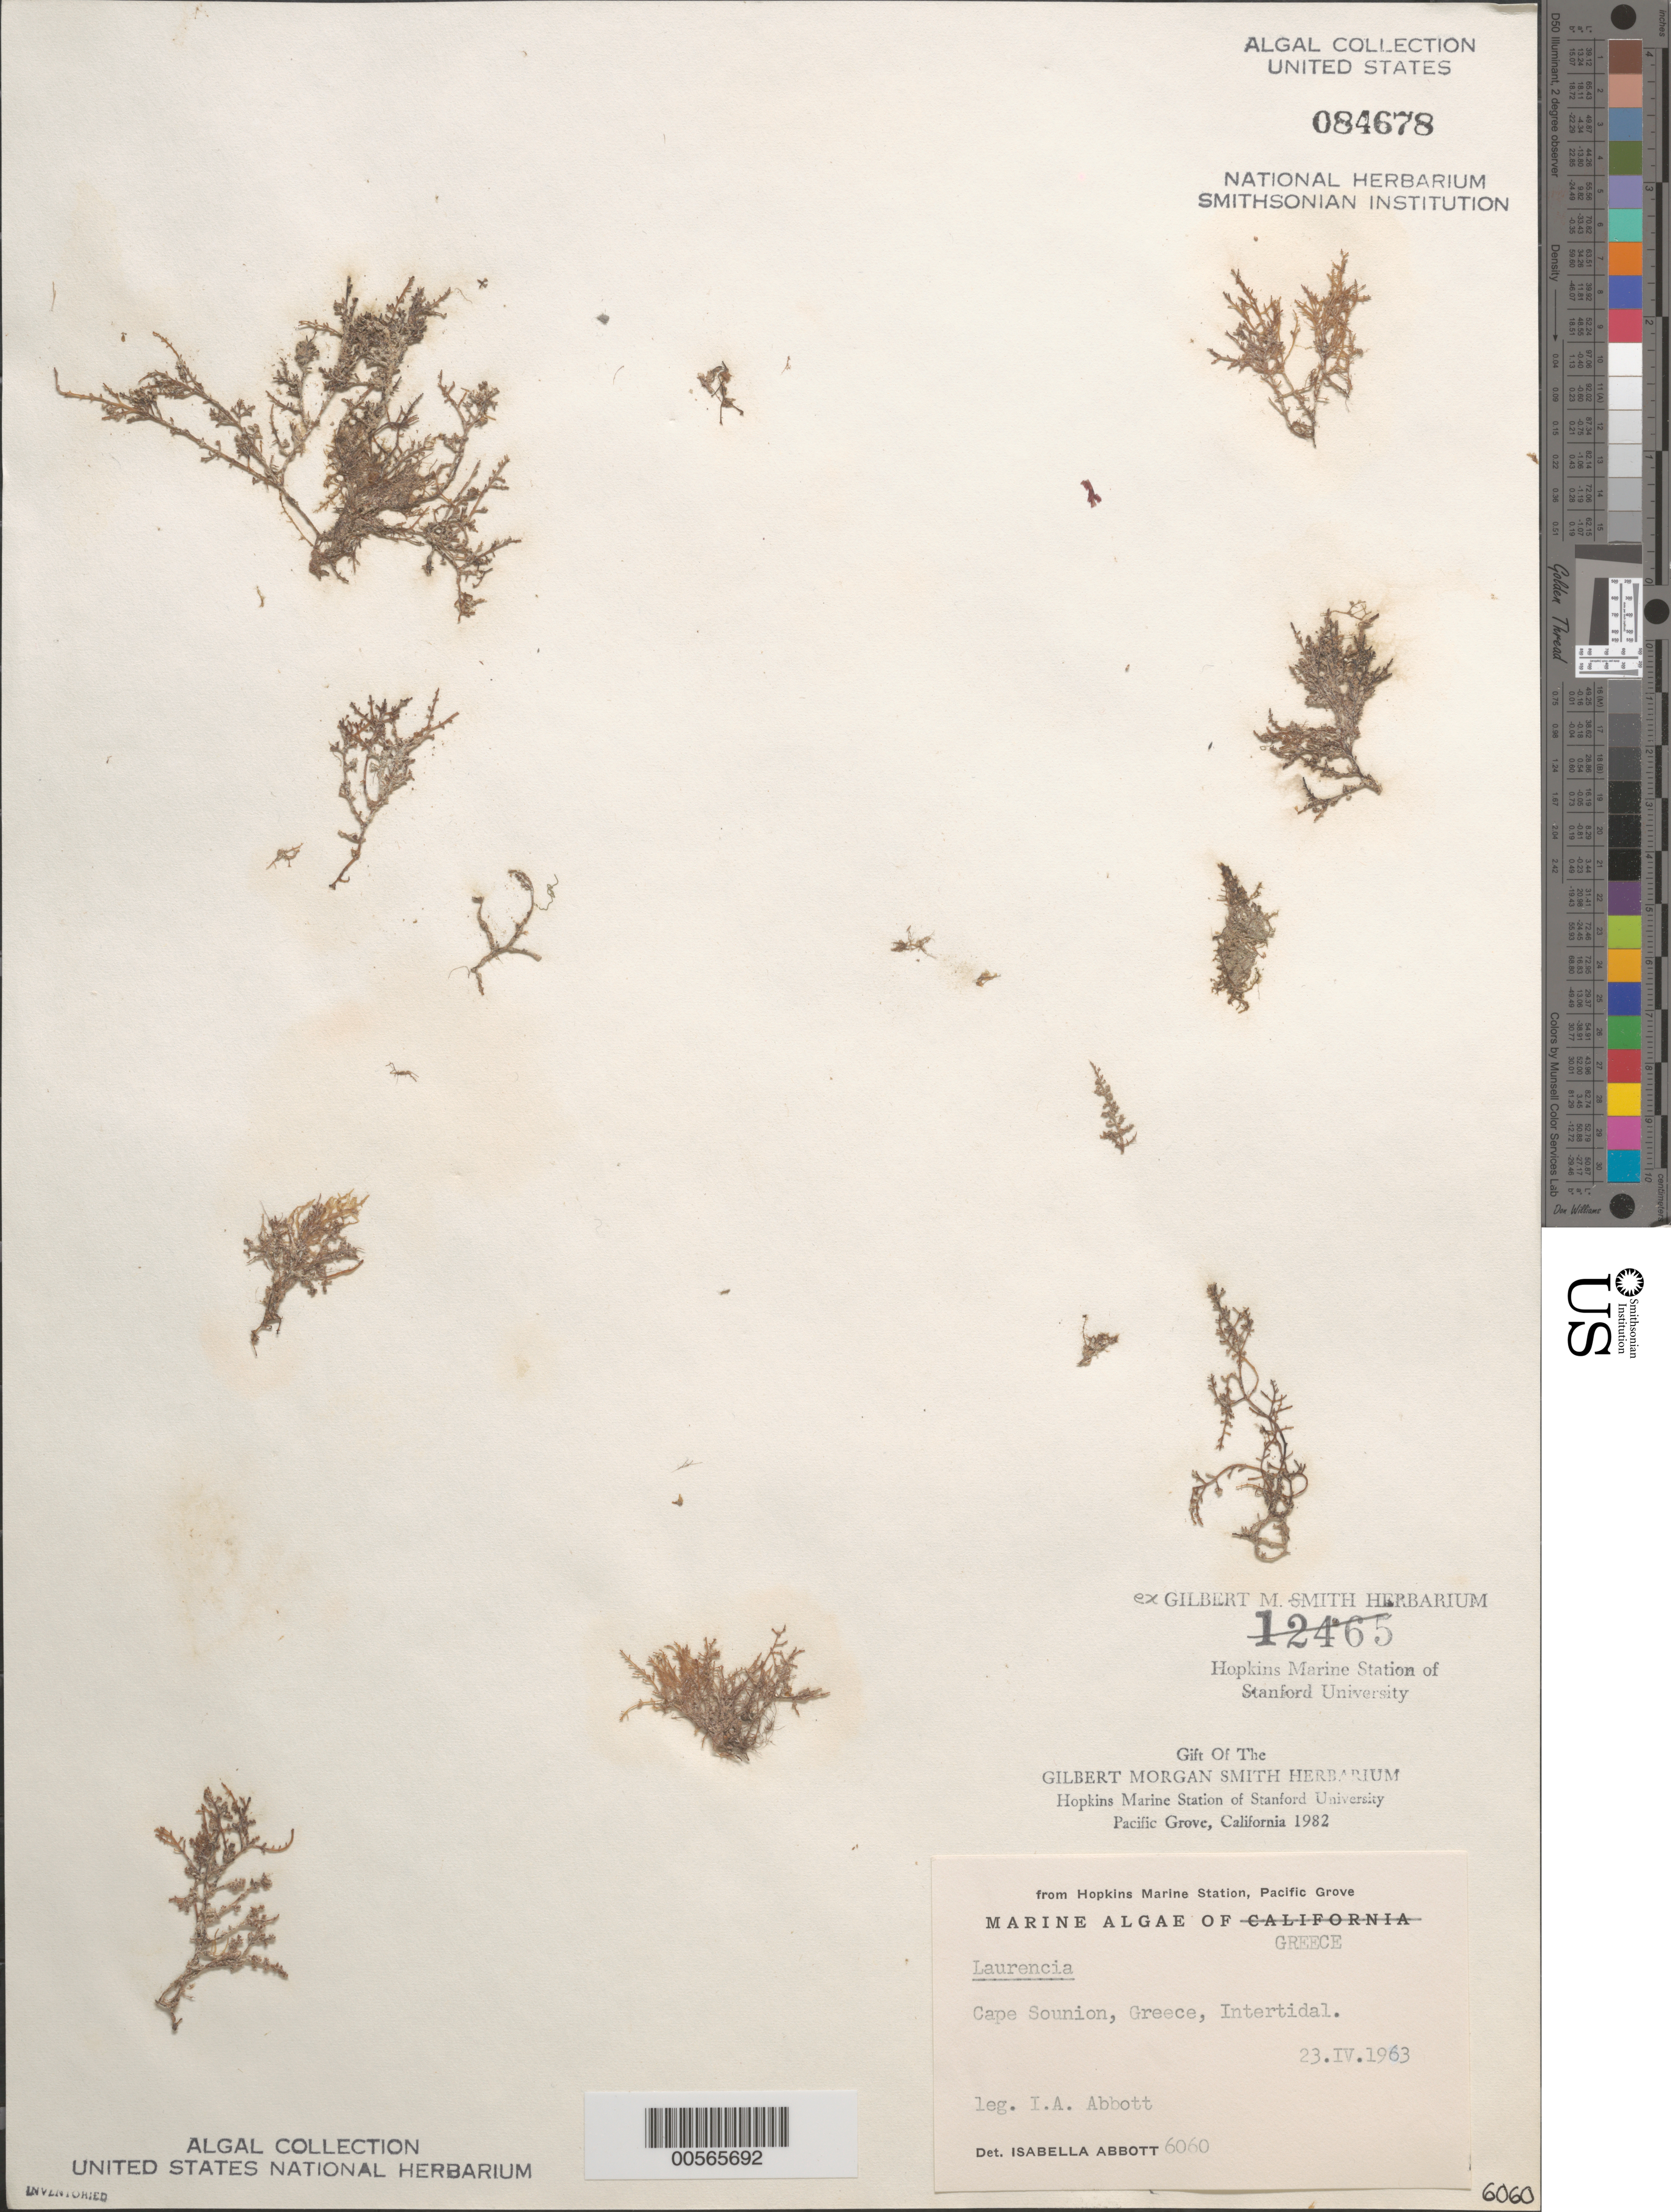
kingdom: Plantae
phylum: Rhodophyta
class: Florideophyceae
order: Ceramiales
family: Rhodomelaceae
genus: Laurencia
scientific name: Laurencia sp.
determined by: Abbott, Isabella A.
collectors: I. A. Abbott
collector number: IAA 6060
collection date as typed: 23 Apr 1963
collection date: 1963-04-23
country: Greece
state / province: Attica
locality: Cape Sounion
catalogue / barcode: US 84678